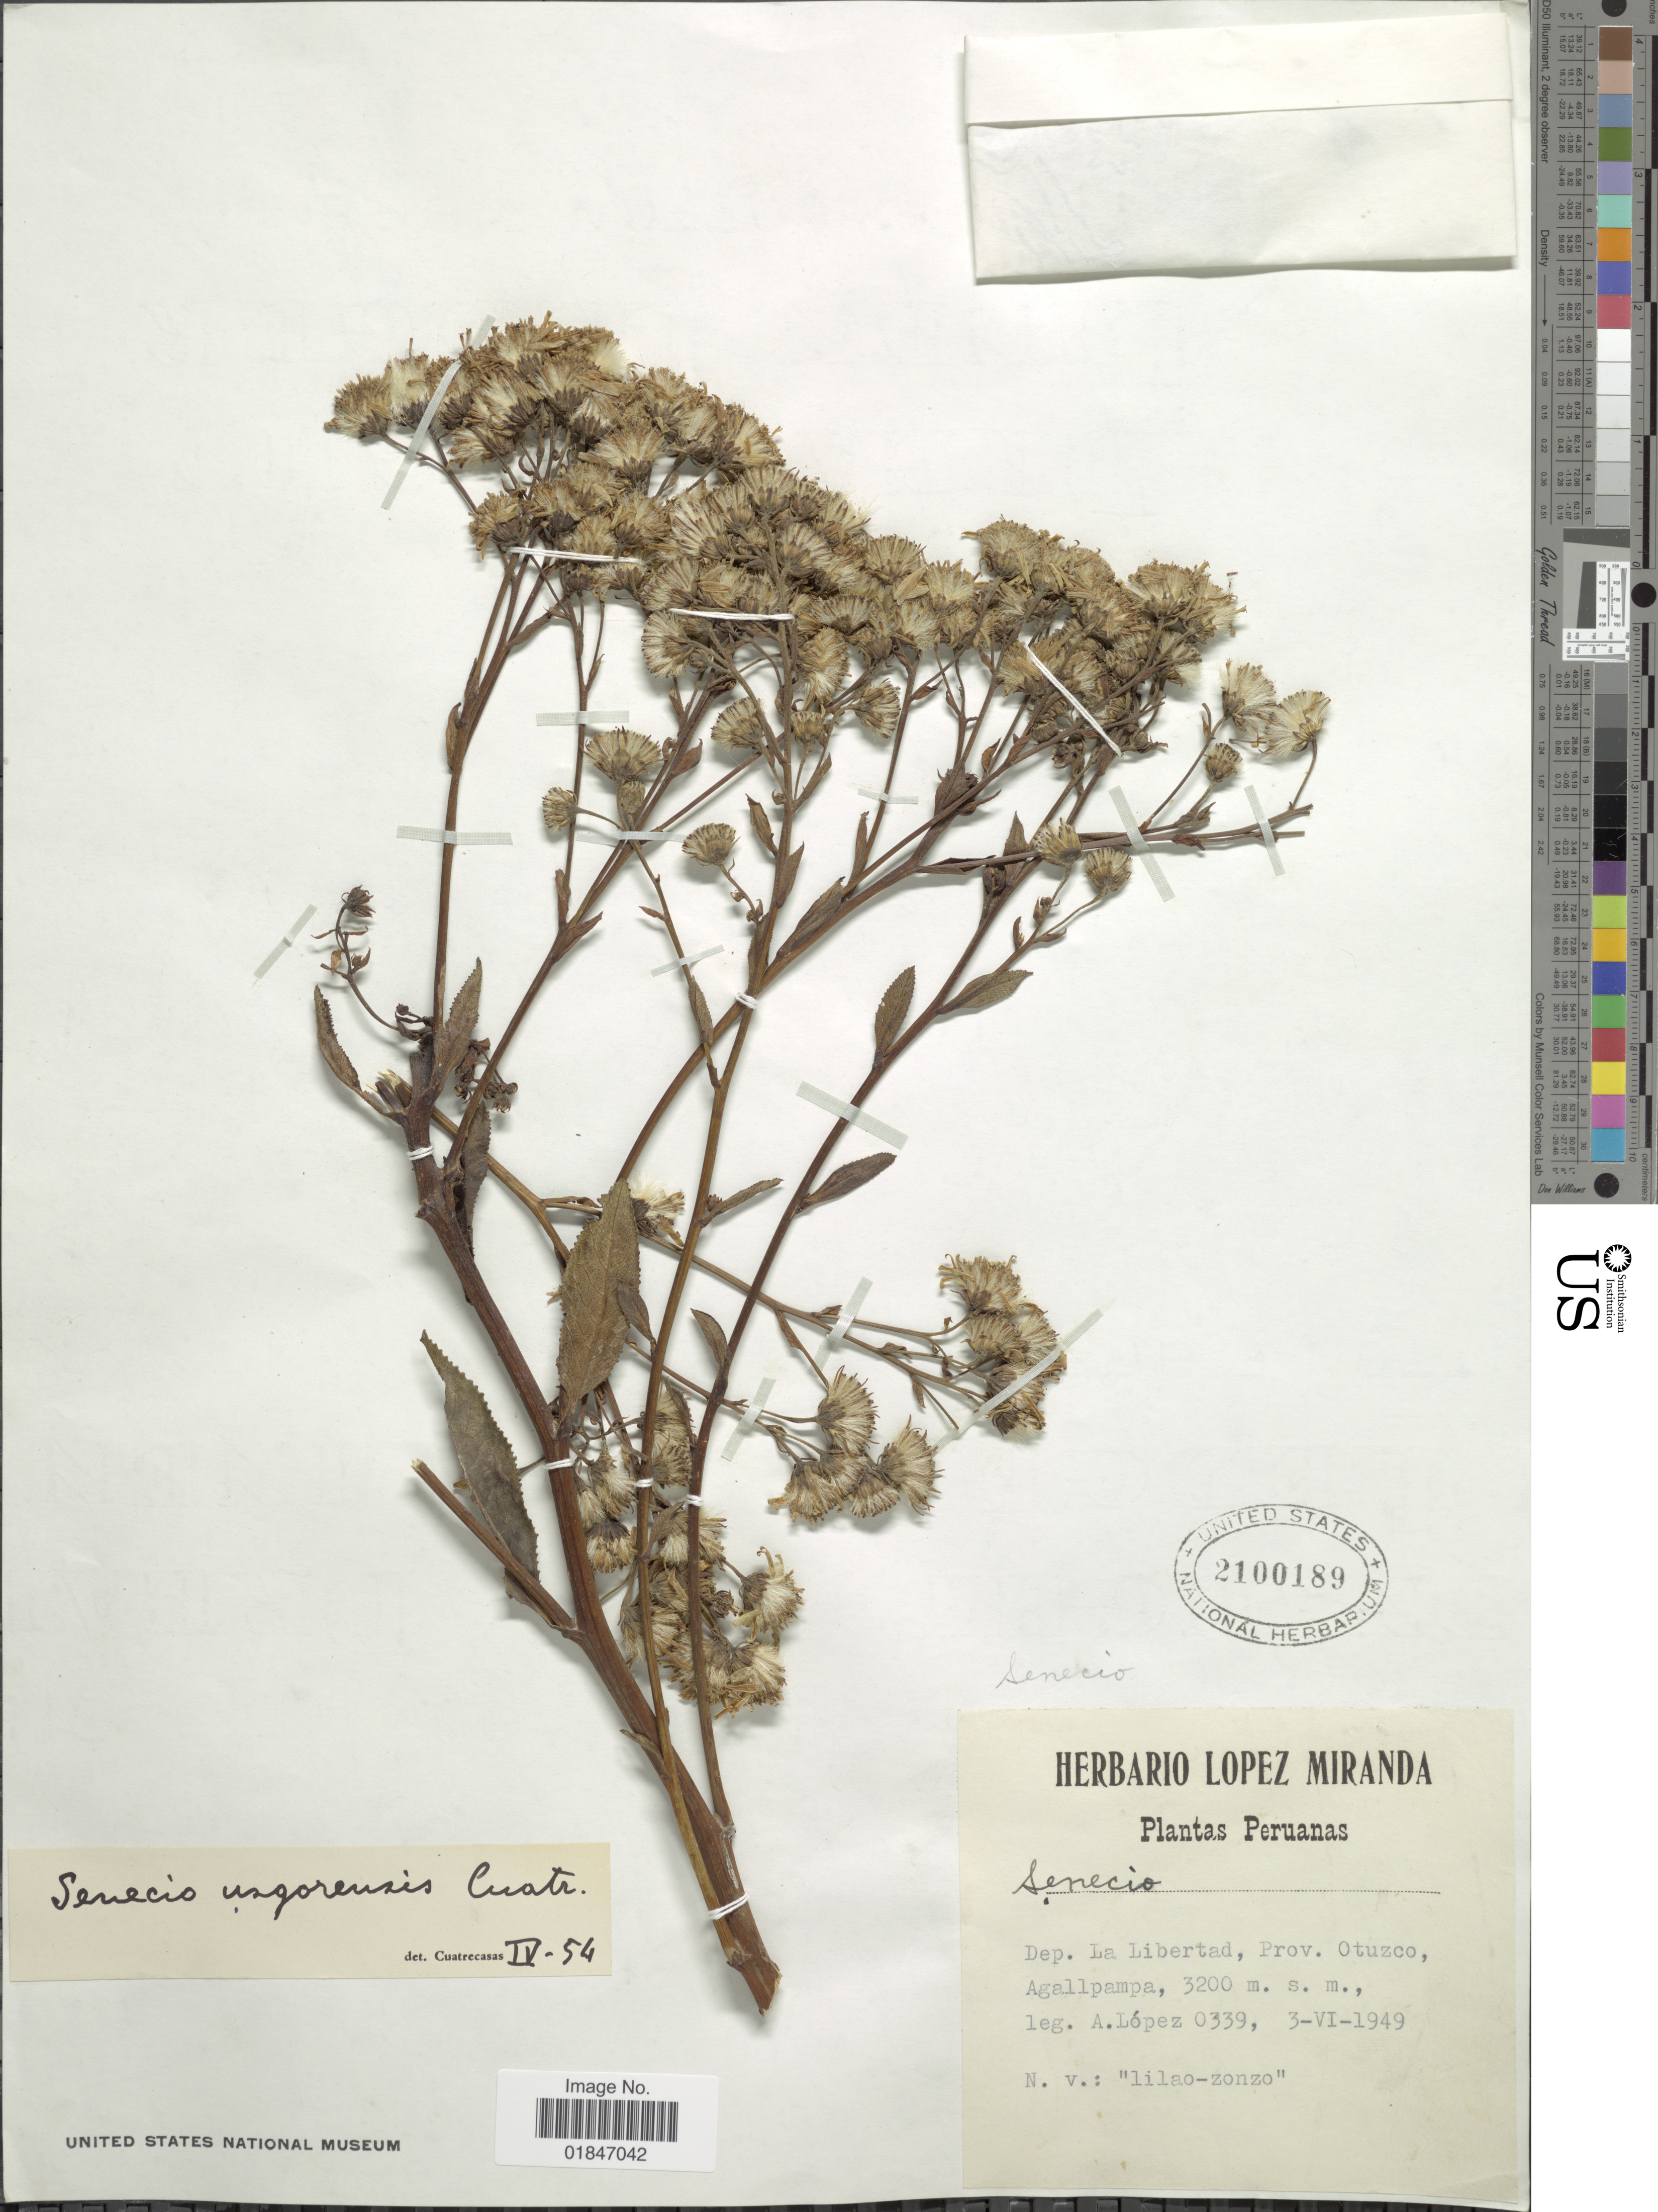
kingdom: Plantae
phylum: Tracheophyta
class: Magnoliopsida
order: Asterales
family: Asteraceae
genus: Dendrophorbium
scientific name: Dendrophorbium usgorense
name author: (Cuatrec.) C. Jeffrey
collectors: A. López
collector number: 0339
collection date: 1949-06-03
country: Peru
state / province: La Libertad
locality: Dep. La Libertad, Prov. Otuzco. Agallpampa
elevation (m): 3200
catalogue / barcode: US 2100189